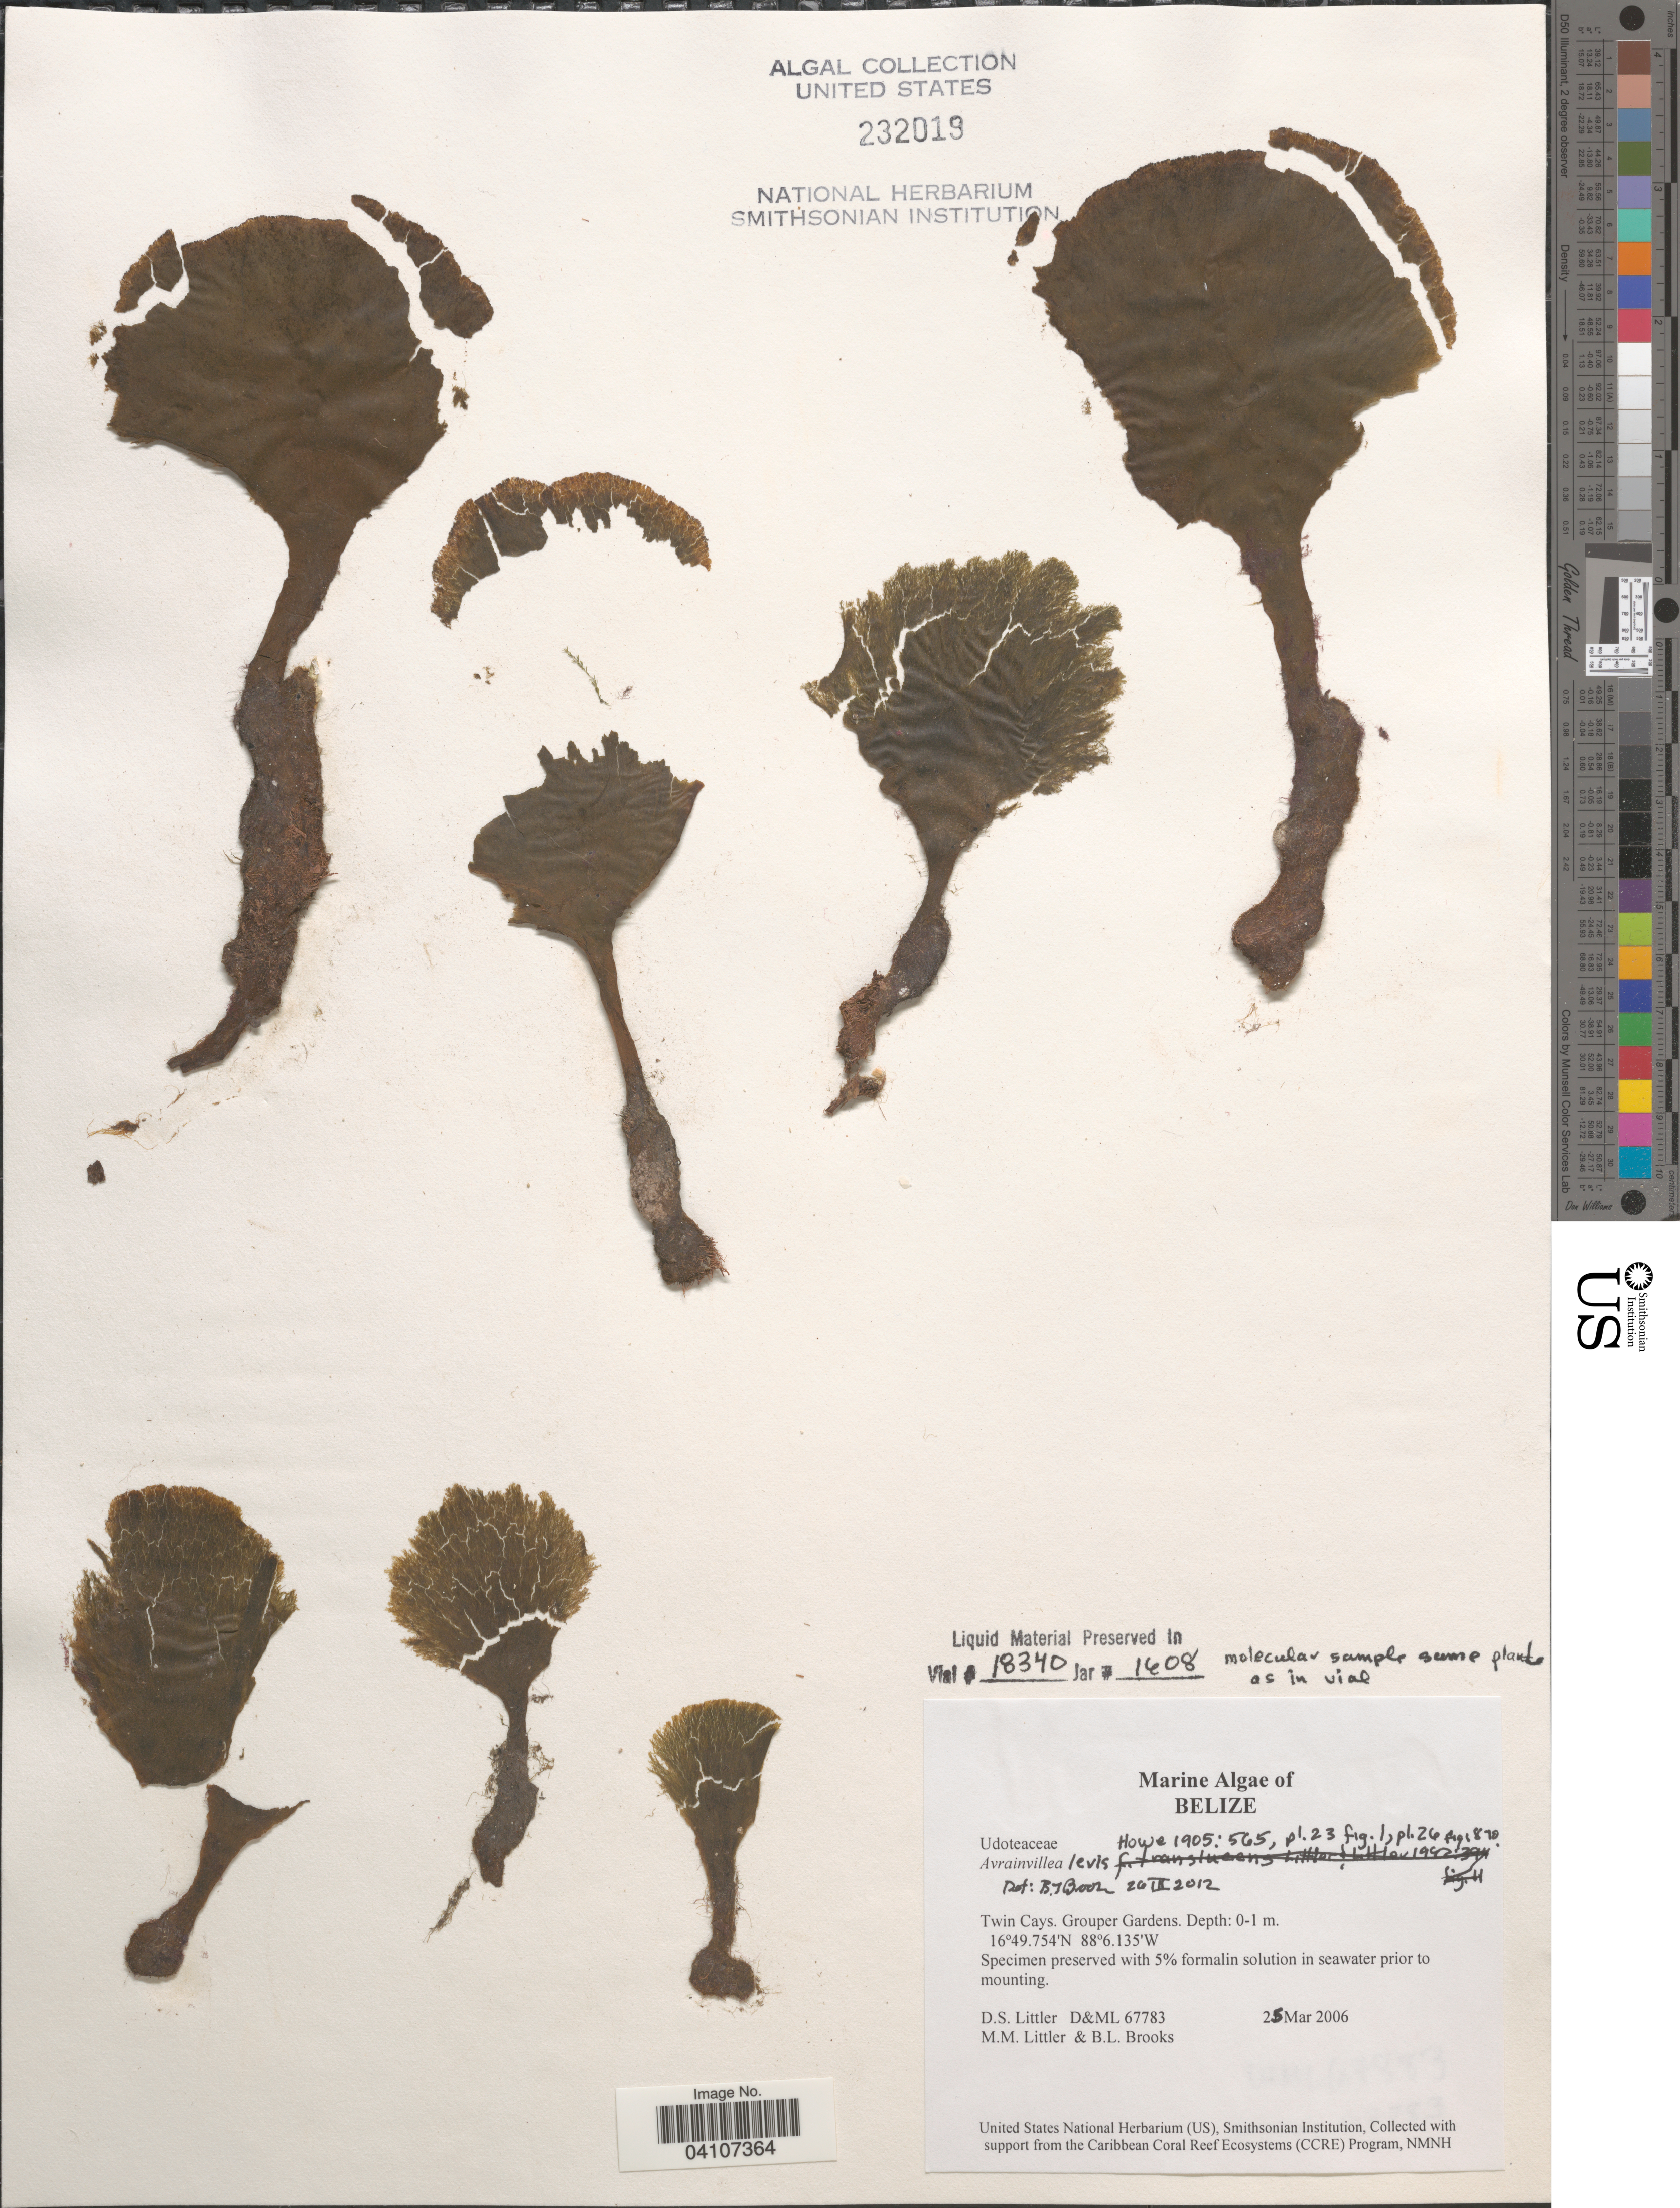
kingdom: Plantae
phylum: Chlorophyta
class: Ulvophyceae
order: Bryopsidales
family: Dichotomosiphonaceae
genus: Avrainvillea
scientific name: Avrainvillea levis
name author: M. Howe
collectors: D. S. Littler & B. Brooks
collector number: D&ML67783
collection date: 2006-03-25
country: Belize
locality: Twin Cays. Grouper Gardens..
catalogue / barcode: US 232019